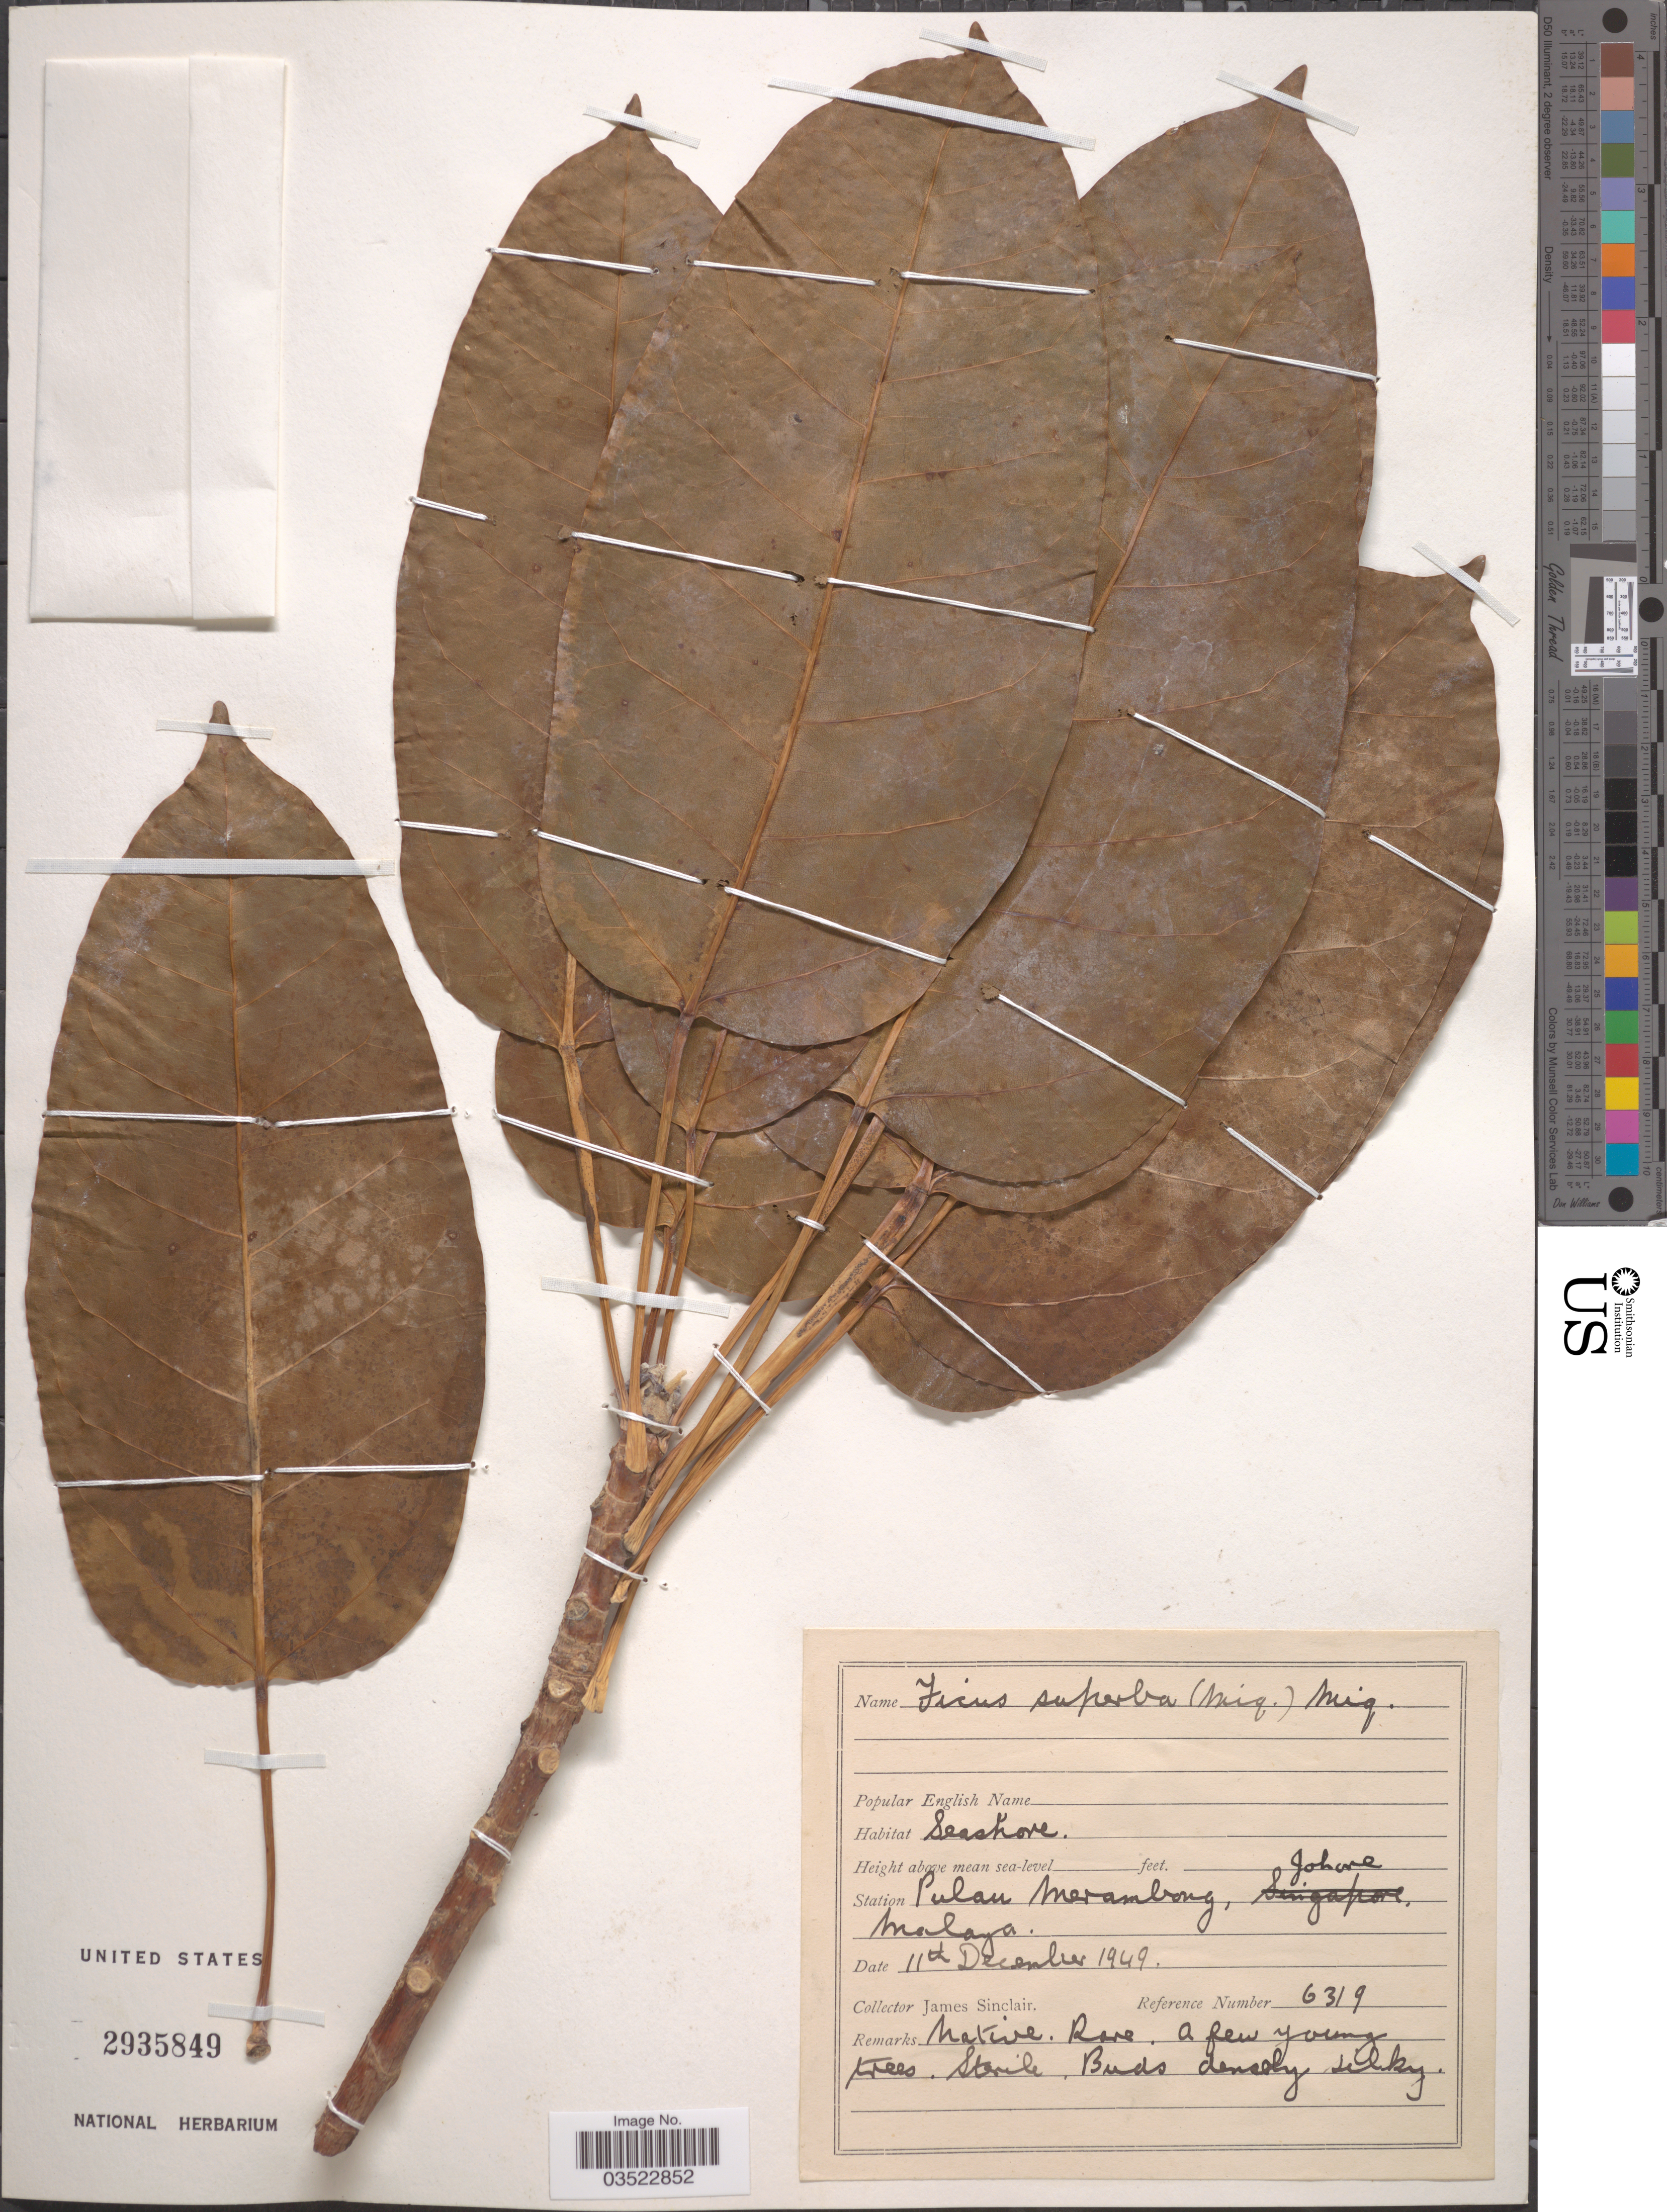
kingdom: Plantae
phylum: Tracheophyta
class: Magnoliopsida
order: Rosales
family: Moraceae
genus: Ficus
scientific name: Ficus superba var. japonica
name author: Miq.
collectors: J. Sinclair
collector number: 6319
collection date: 1949-12-11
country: Malaysia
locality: Station Pulau Merambong, Johove, Malaya.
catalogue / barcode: US 2935849